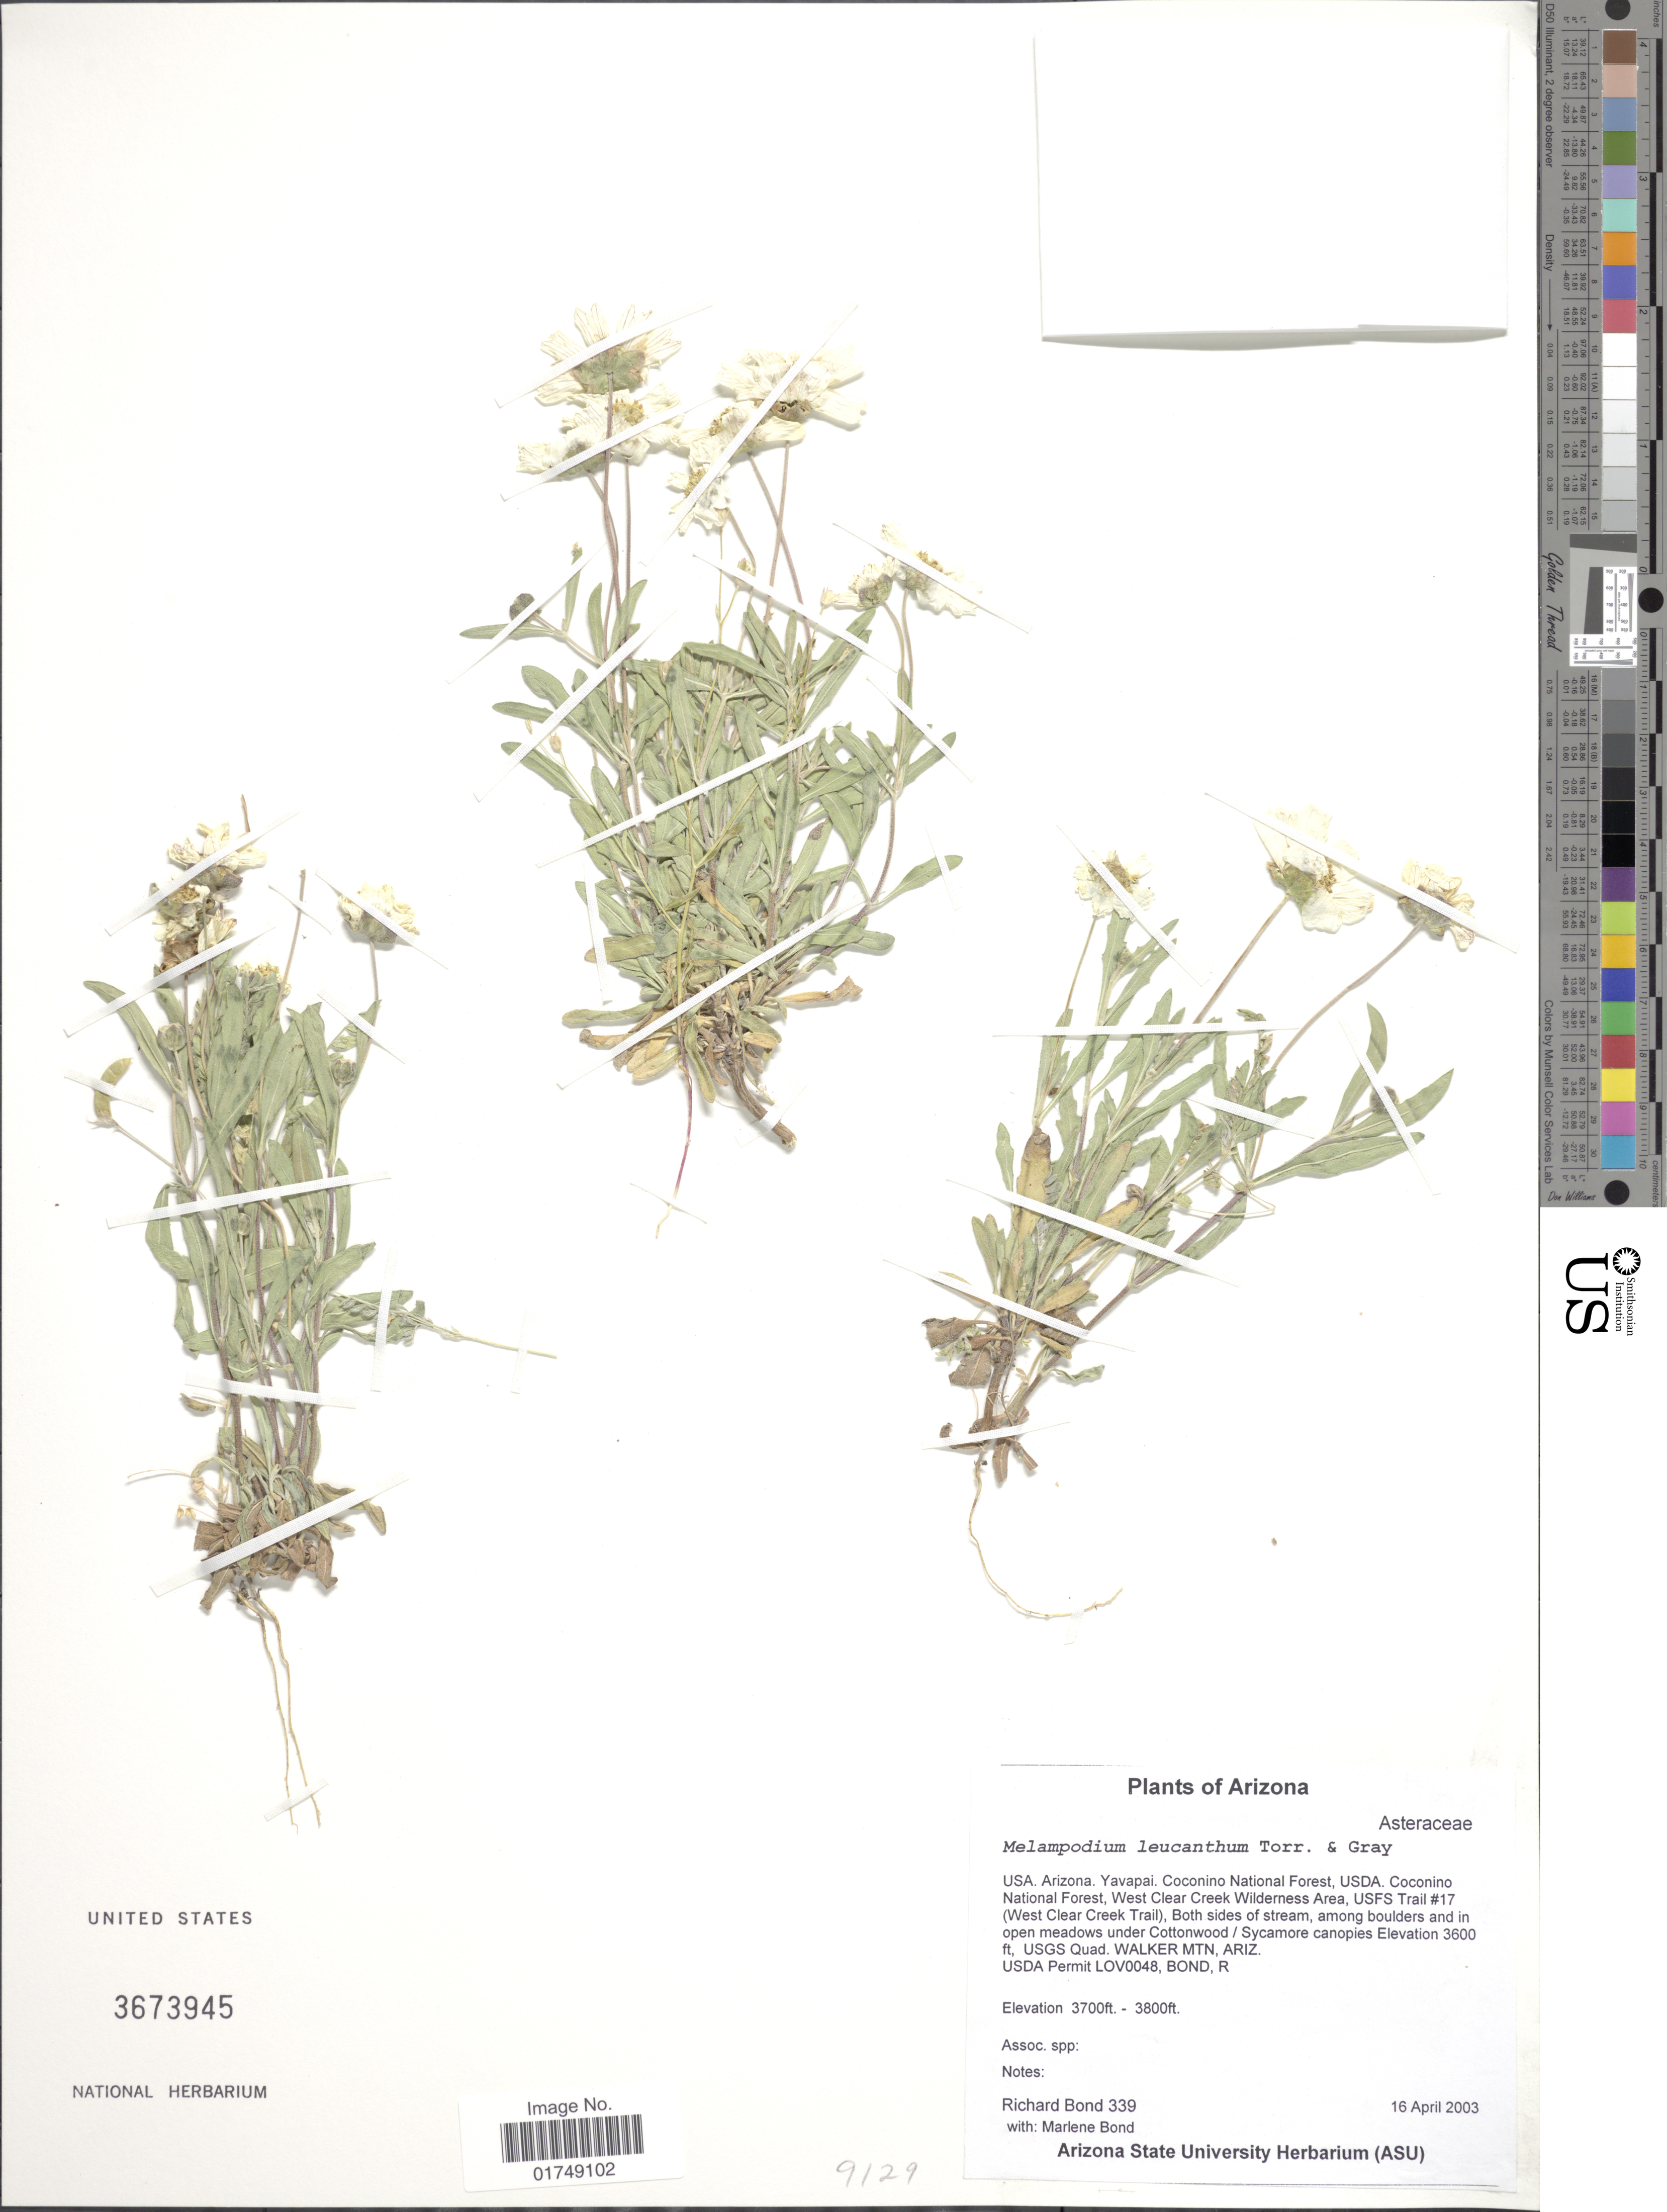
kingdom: Plantae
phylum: Tracheophyta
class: Magnoliopsida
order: Asterales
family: Asteraceae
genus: Melampodium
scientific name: Melampodium leucanthum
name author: Torr. & A. Gray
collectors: R. Bond & M. Bond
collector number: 39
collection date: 2003-04-16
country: United States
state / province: Arizona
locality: USA, Yavapai, Coconino National Forest, USDA, Coconino National Forest, West Clear Creek Wilderness Area, USFS Trail # 17 (West Clear Creek Trail)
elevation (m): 1128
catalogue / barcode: US 3673945